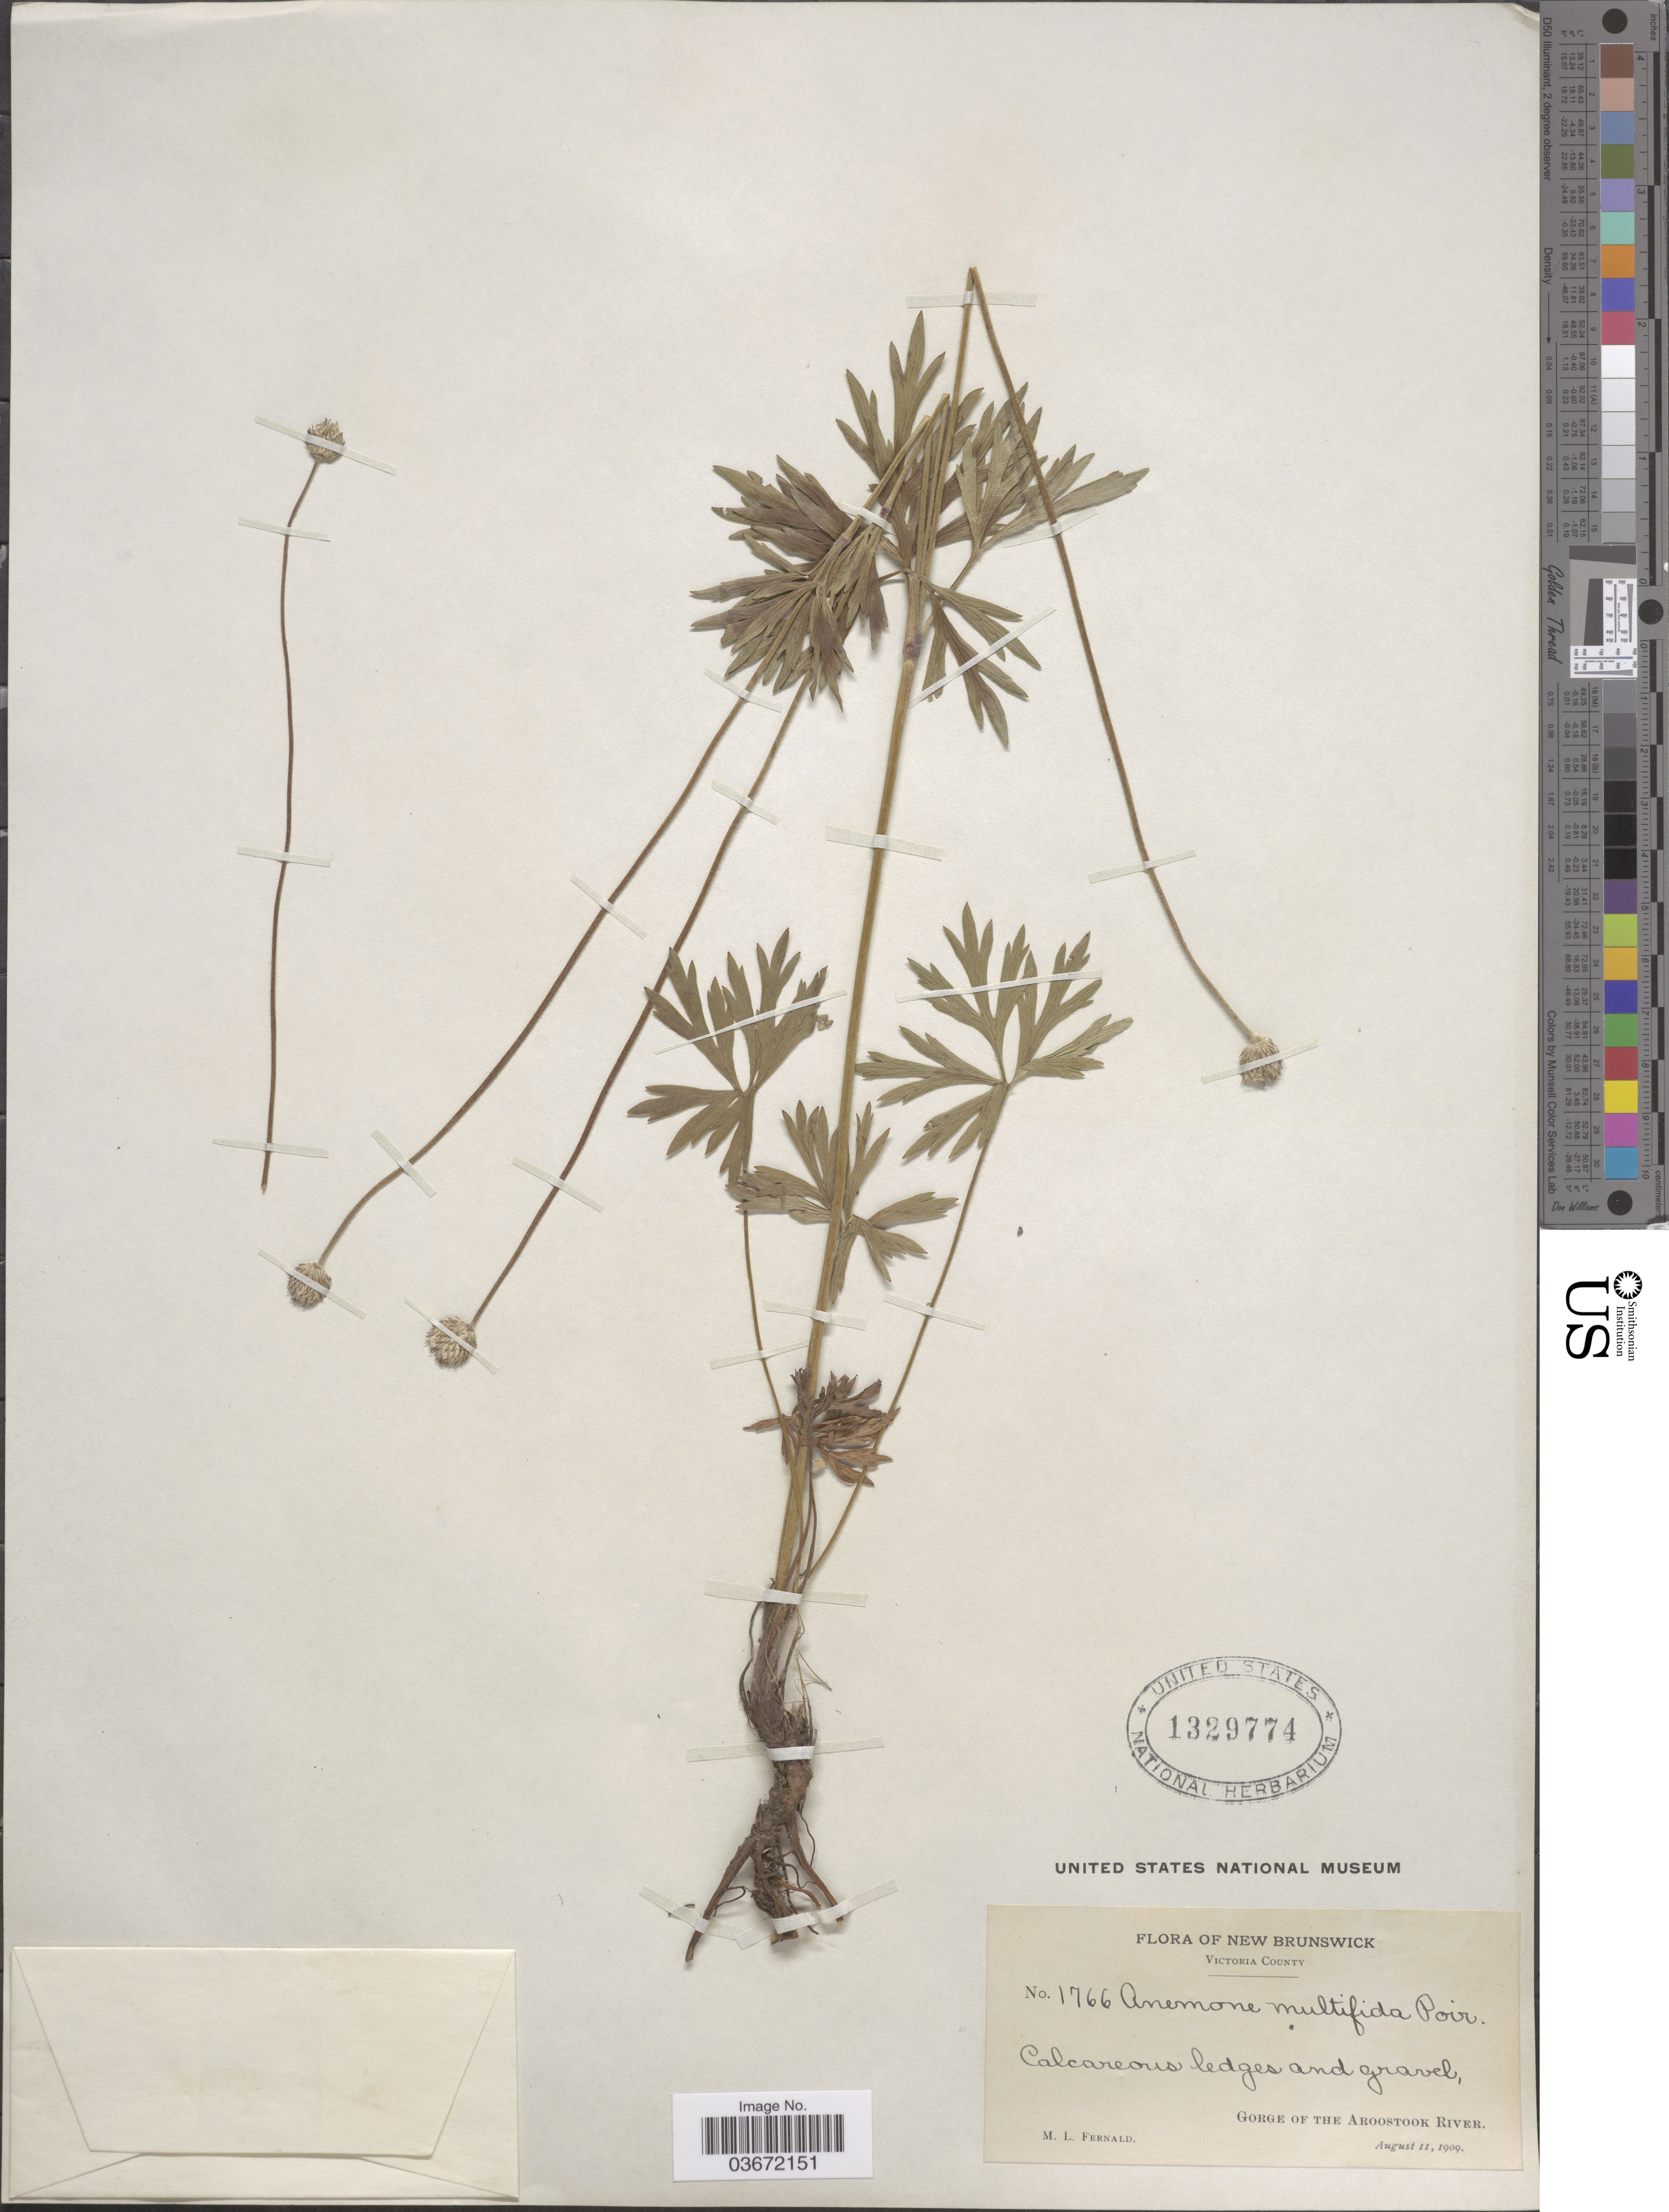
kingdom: Plantae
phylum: Tracheophyta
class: Magnoliopsida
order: Ranunculales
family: Ranunculaceae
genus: Anemone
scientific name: Anemone multifida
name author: Poir.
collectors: M. L. Fernald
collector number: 1766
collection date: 1909-08-11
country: Canada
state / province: New Brunswick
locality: Victoria County. Gorge of the Aroostook River.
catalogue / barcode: US 1329774